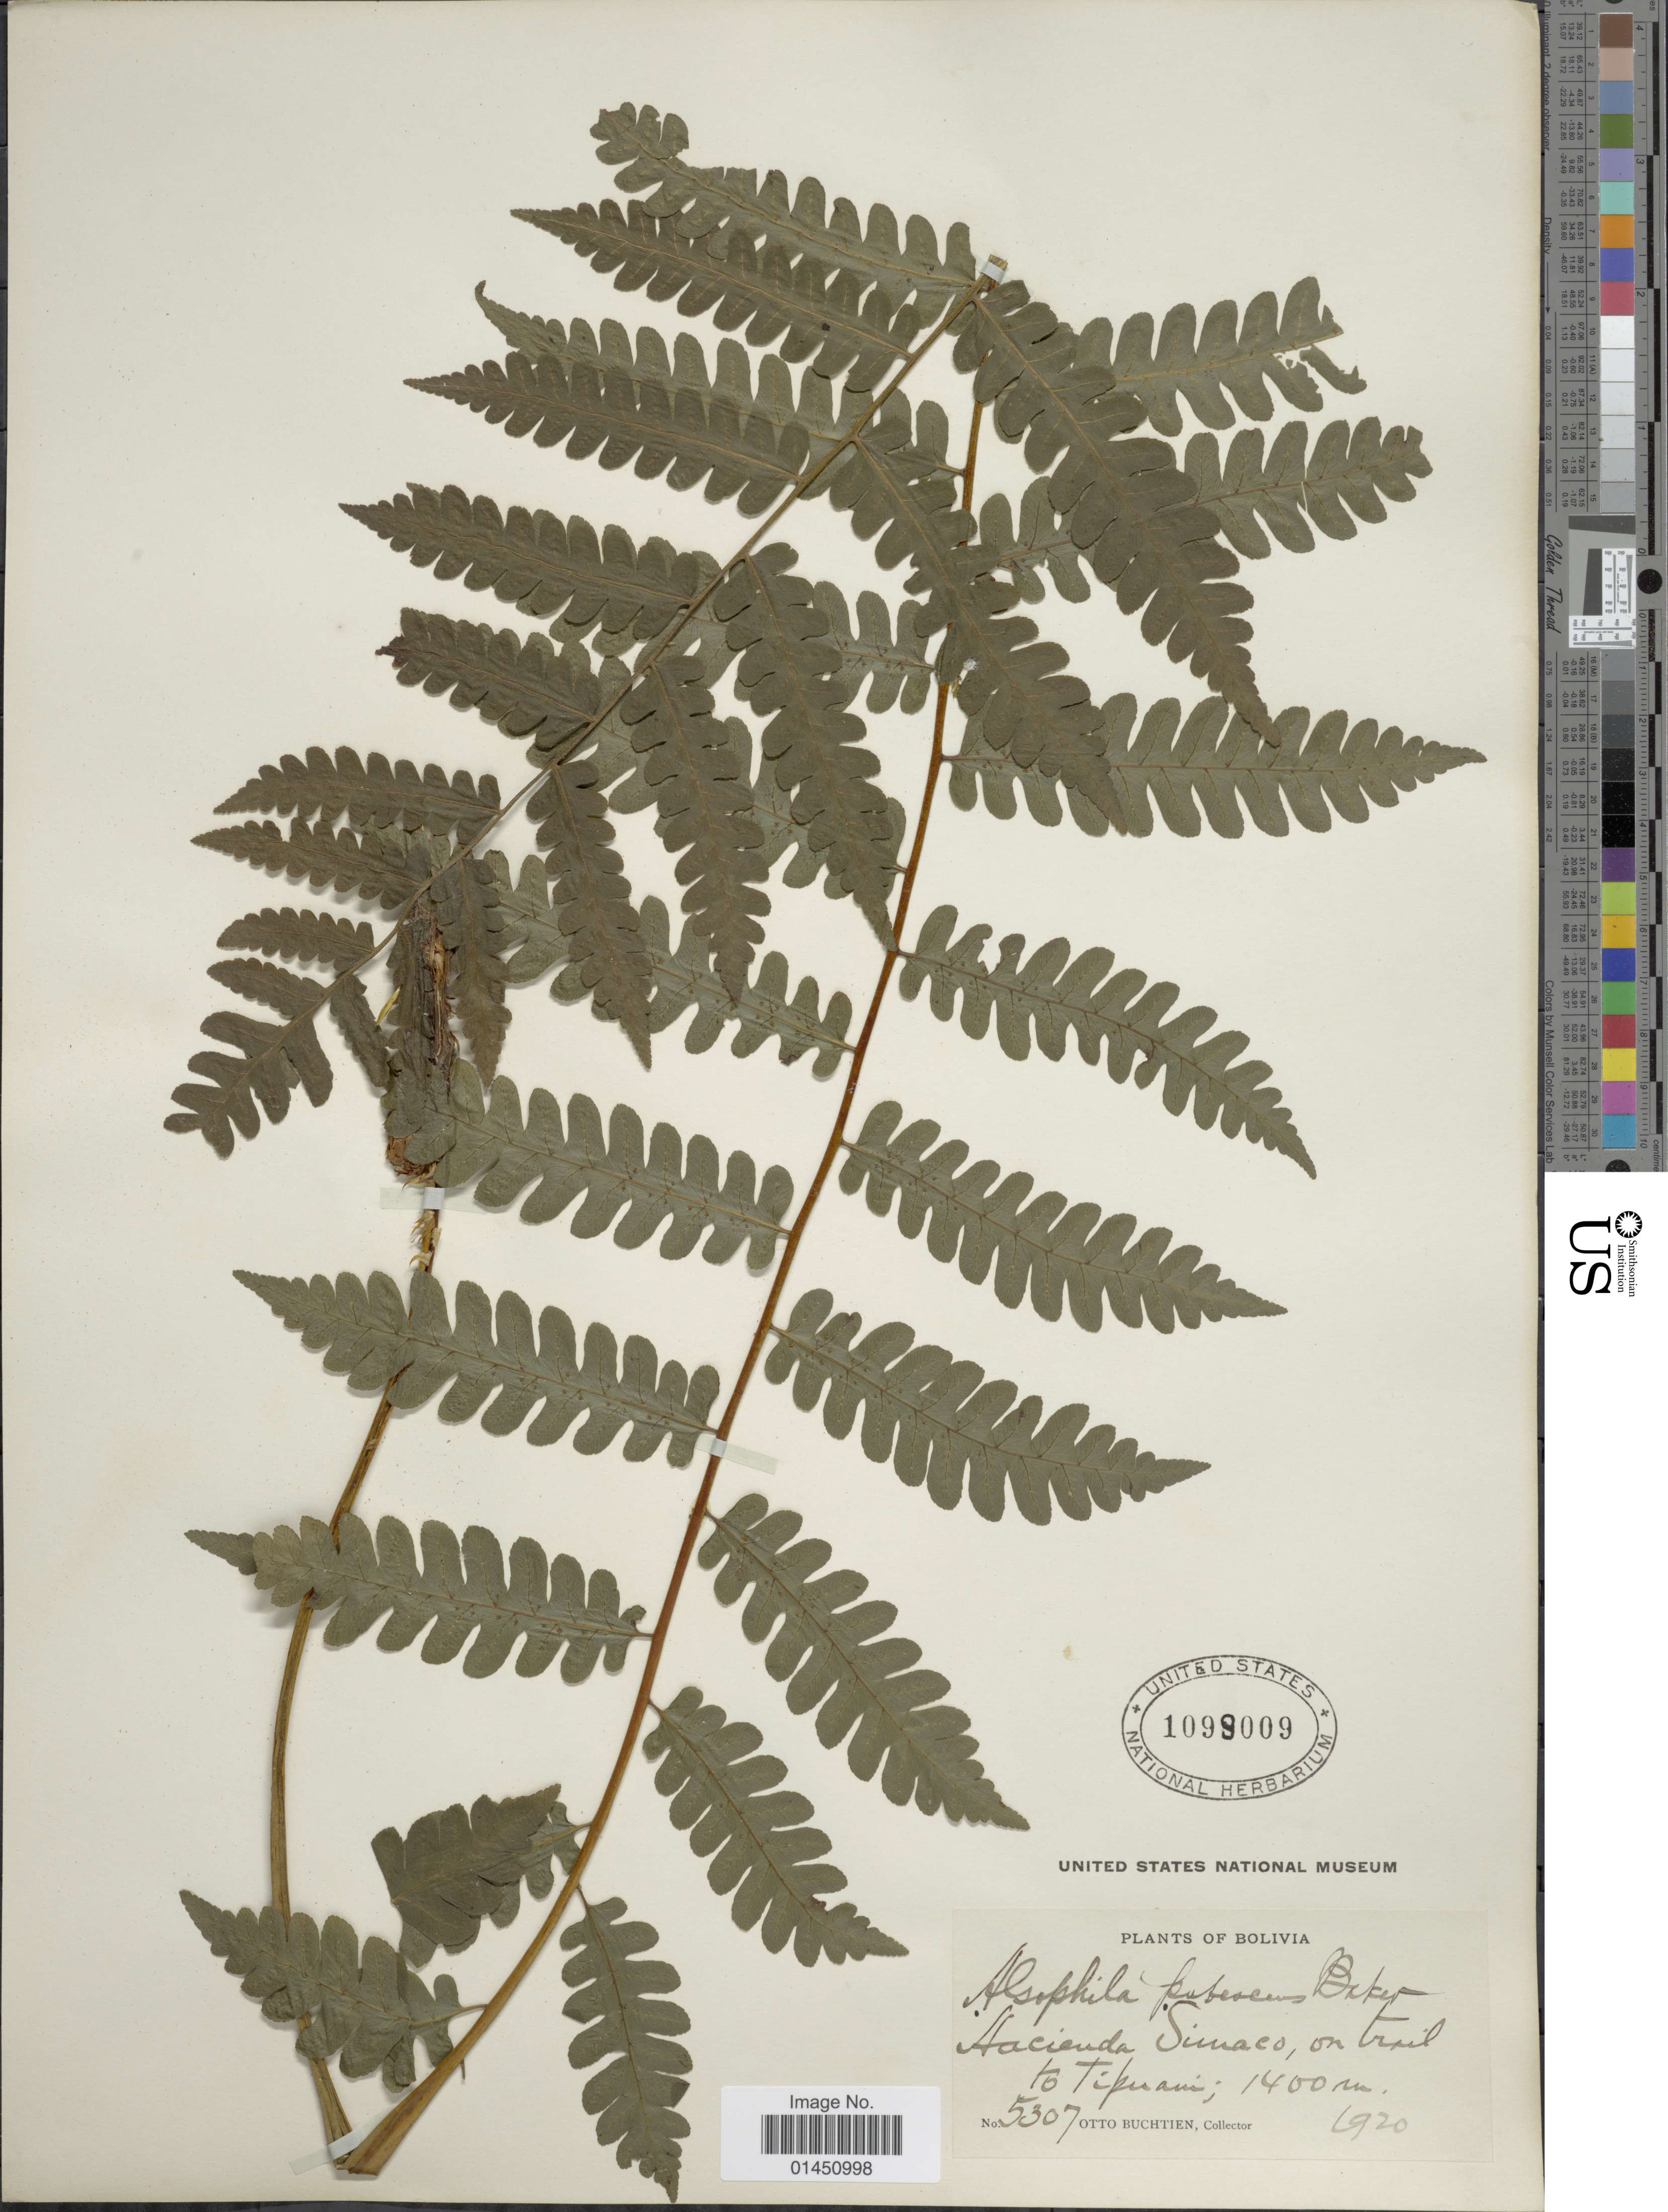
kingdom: Plantae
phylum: Tracheophyta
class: Polypodiopsida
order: Cyatheales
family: Cyatheaceae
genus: Cyathea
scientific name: Cyathea bipinnatifida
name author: (Baker) Domin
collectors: O. Buchtien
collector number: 5307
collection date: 1920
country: Bolivia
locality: Hacienda Simaco, on trail to Tipuani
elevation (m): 1400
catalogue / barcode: US 1098009